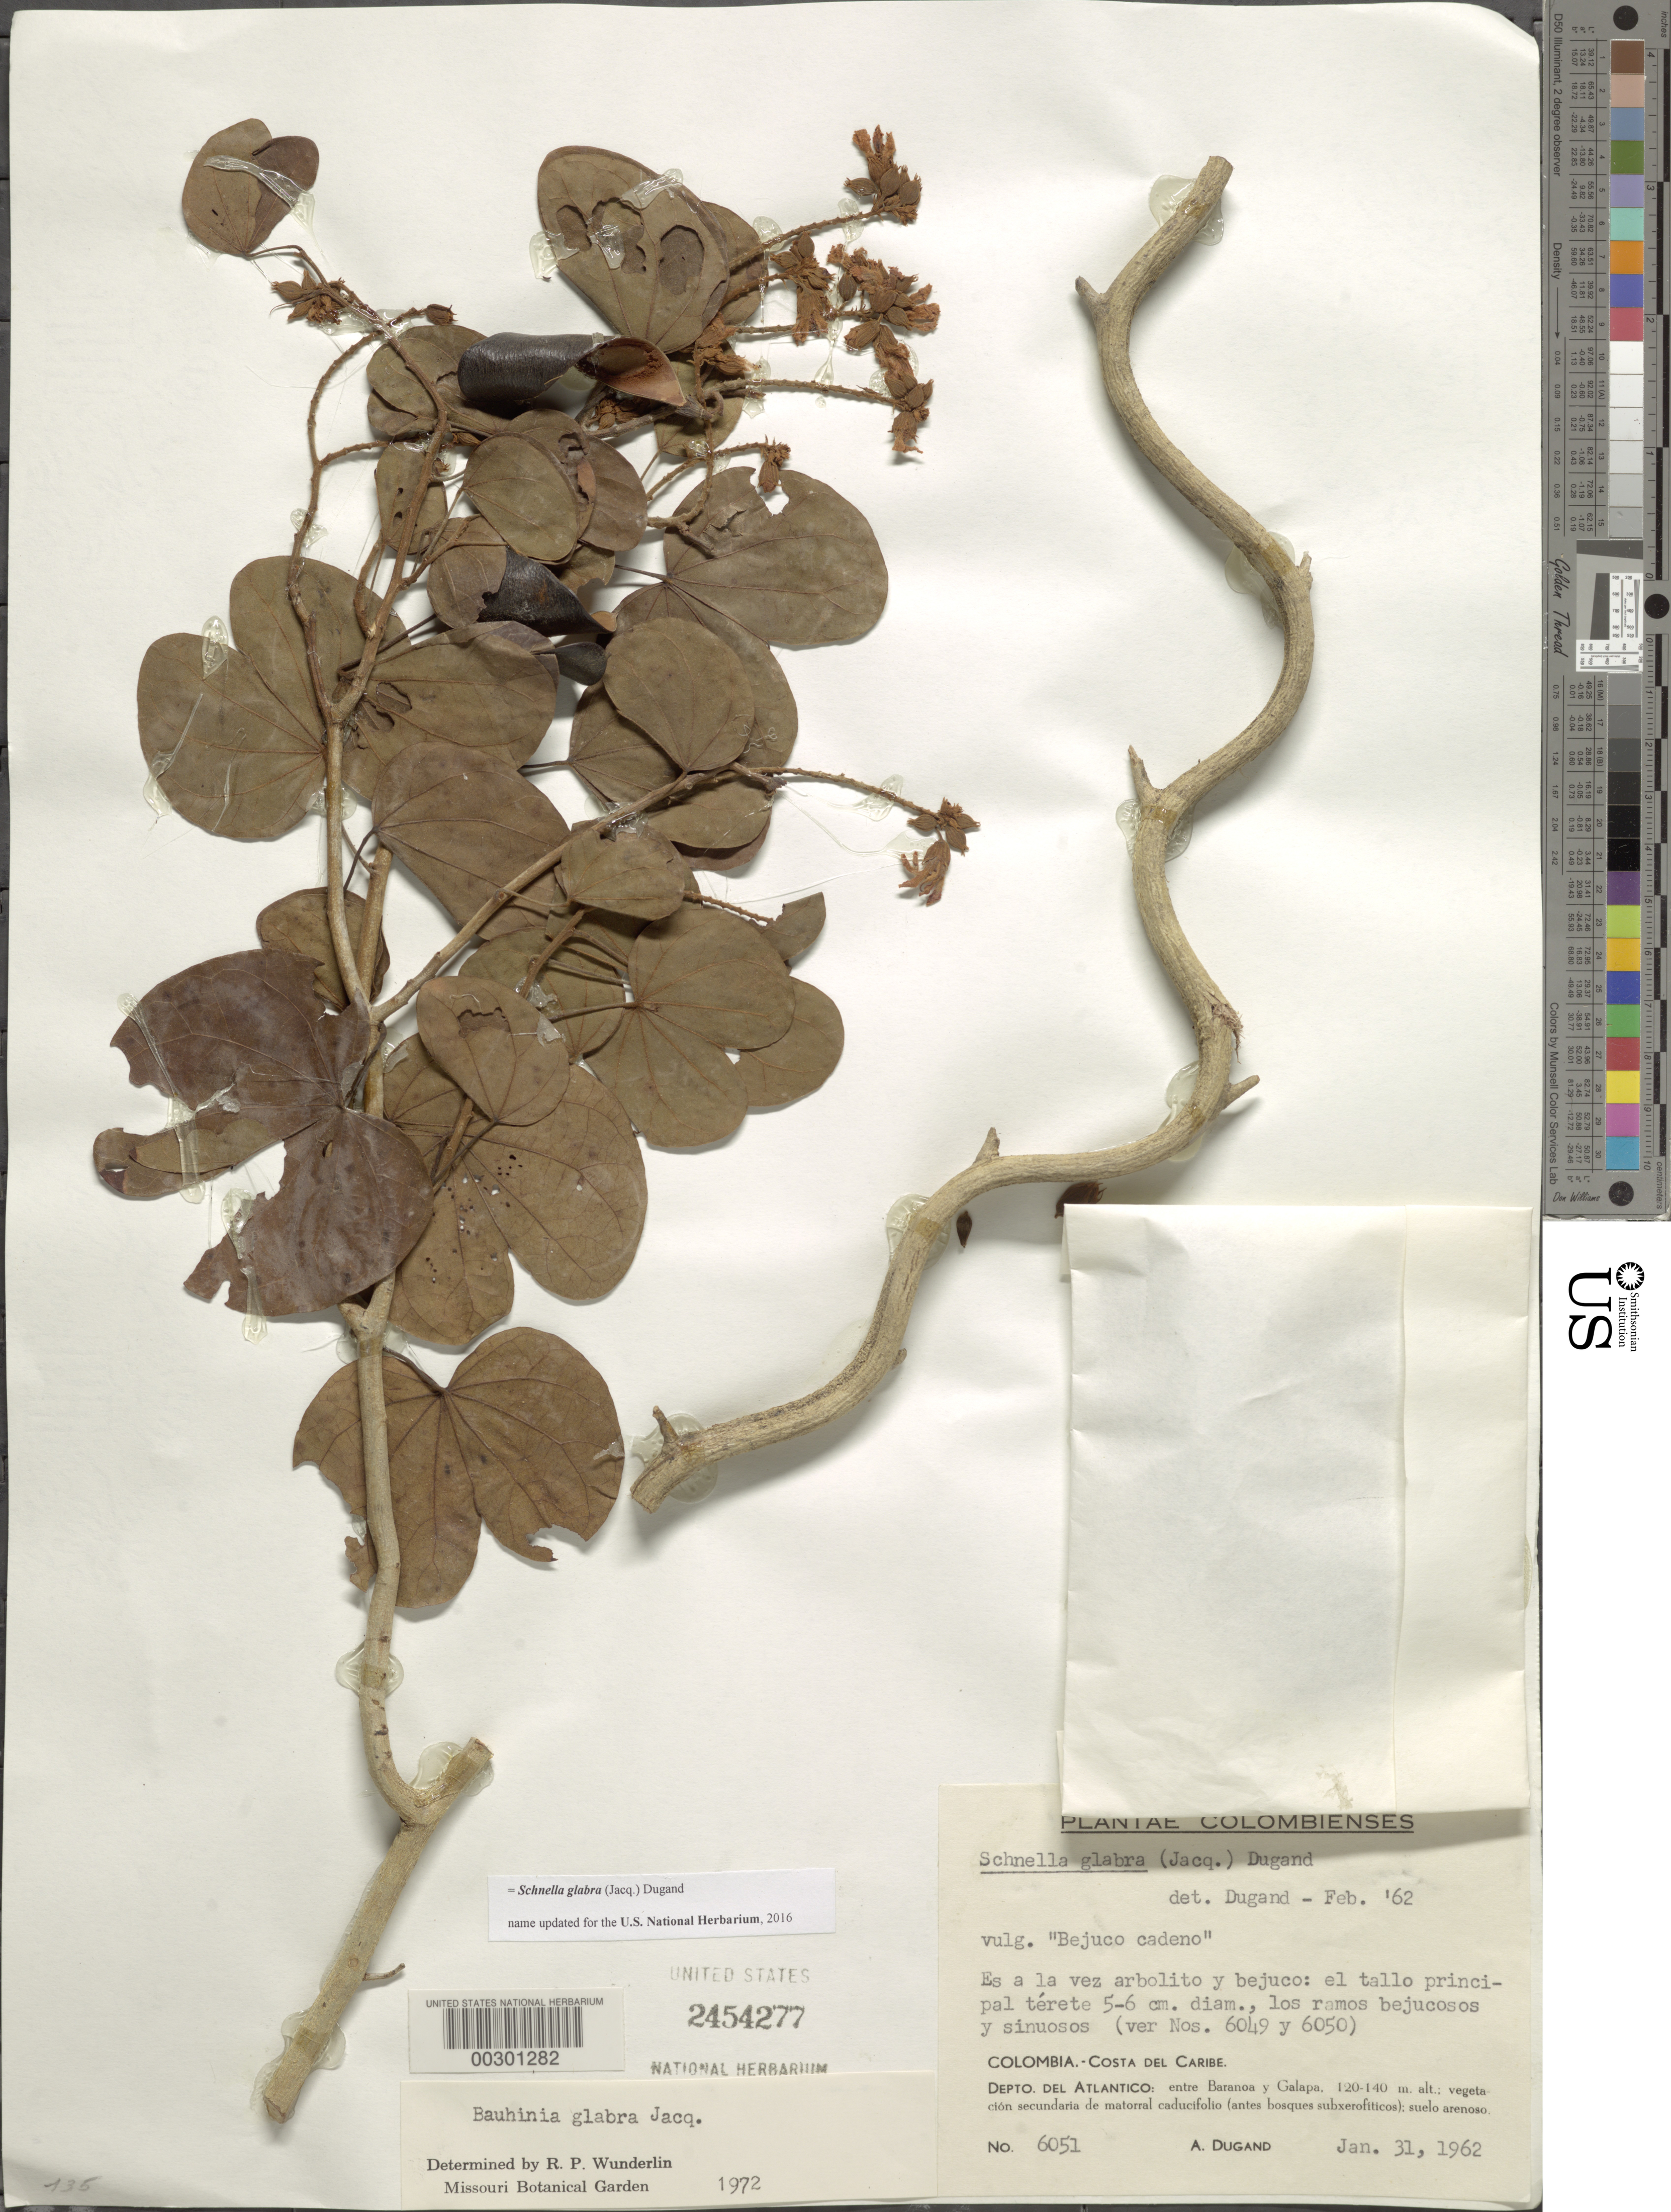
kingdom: Plantae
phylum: Tracheophyta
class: Magnoliopsida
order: Fabales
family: Fabaceae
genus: Schnella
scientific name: Schnella glabra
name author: (Jacq.) Dugand G.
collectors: A. Dugand G.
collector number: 6051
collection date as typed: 31 Jan 1962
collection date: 1962-01-31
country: Colombia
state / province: Atlántico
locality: Costa del Caribe; between Baranoa and Galapa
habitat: Secondary vegetation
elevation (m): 120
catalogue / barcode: US 2454277